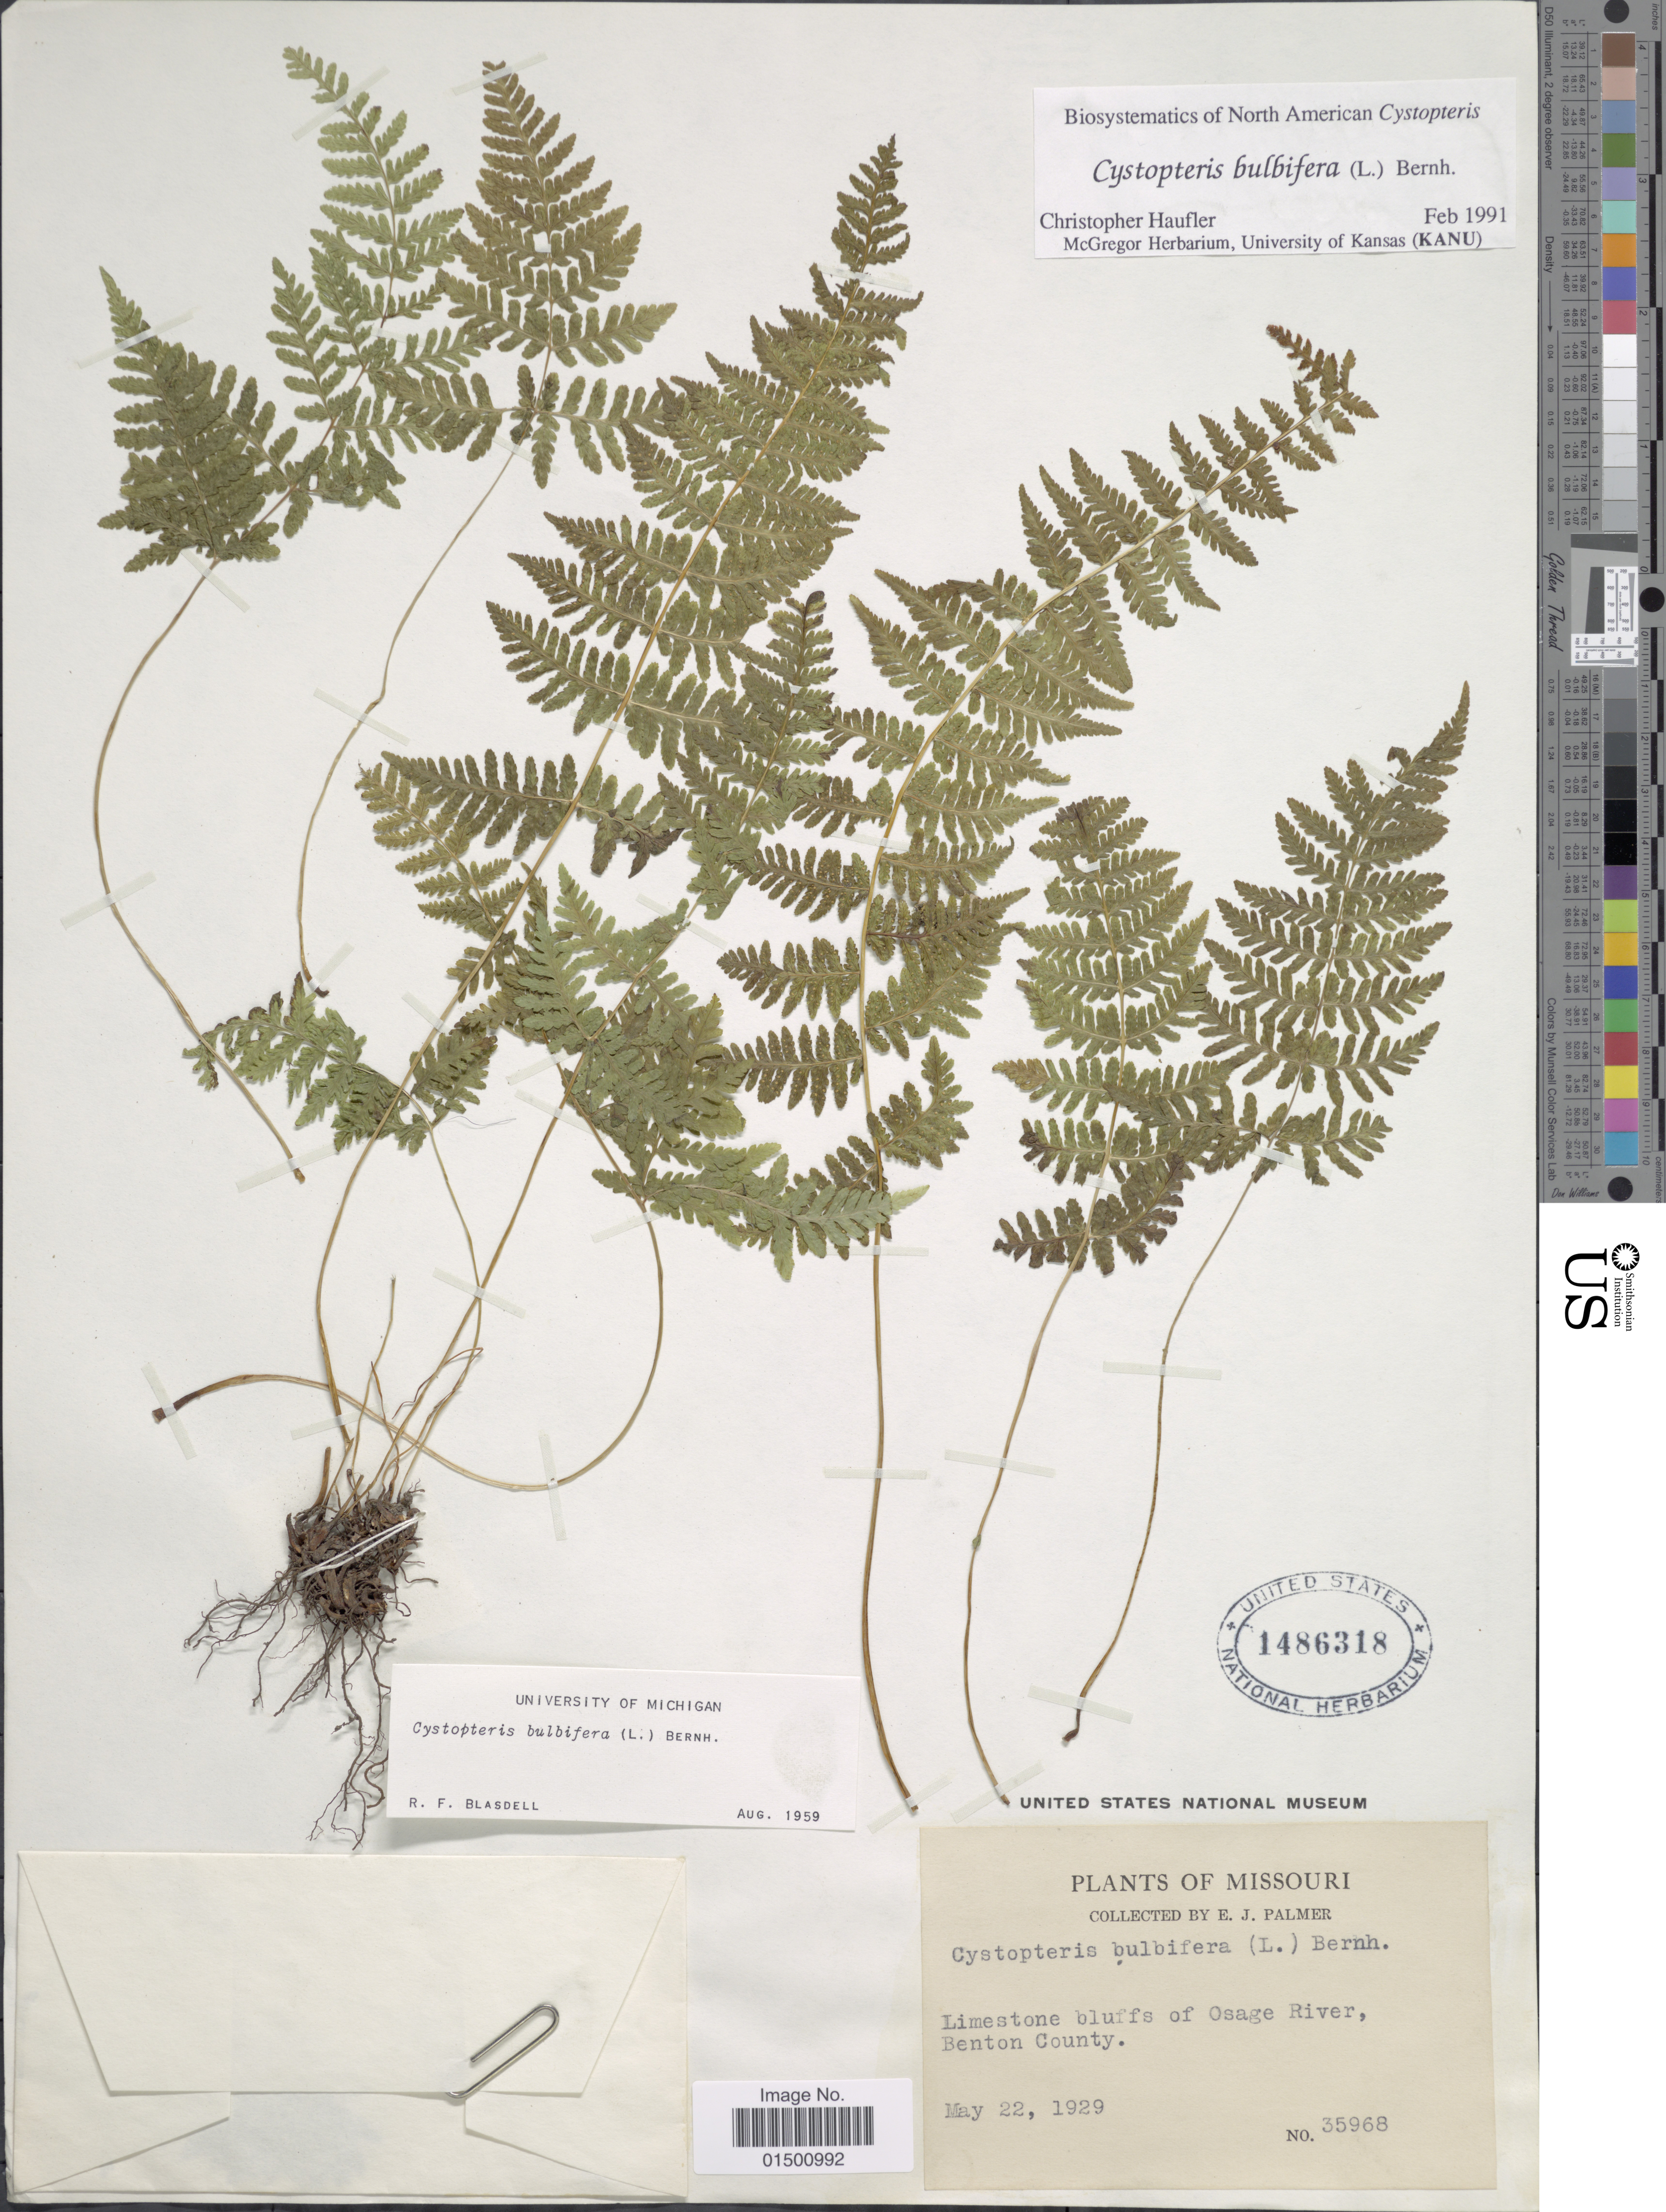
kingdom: Plantae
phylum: Tracheophyta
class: Polypodiopsida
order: Polypodiales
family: Cystopteridaceae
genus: Cystopteris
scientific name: Cystopteris bulbifera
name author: (L.) Bernh.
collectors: E. J. Palmer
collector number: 35968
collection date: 1929-05-22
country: United States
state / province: Missouri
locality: Limestone bluffs of Osage River, Benton County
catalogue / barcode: US 1486318